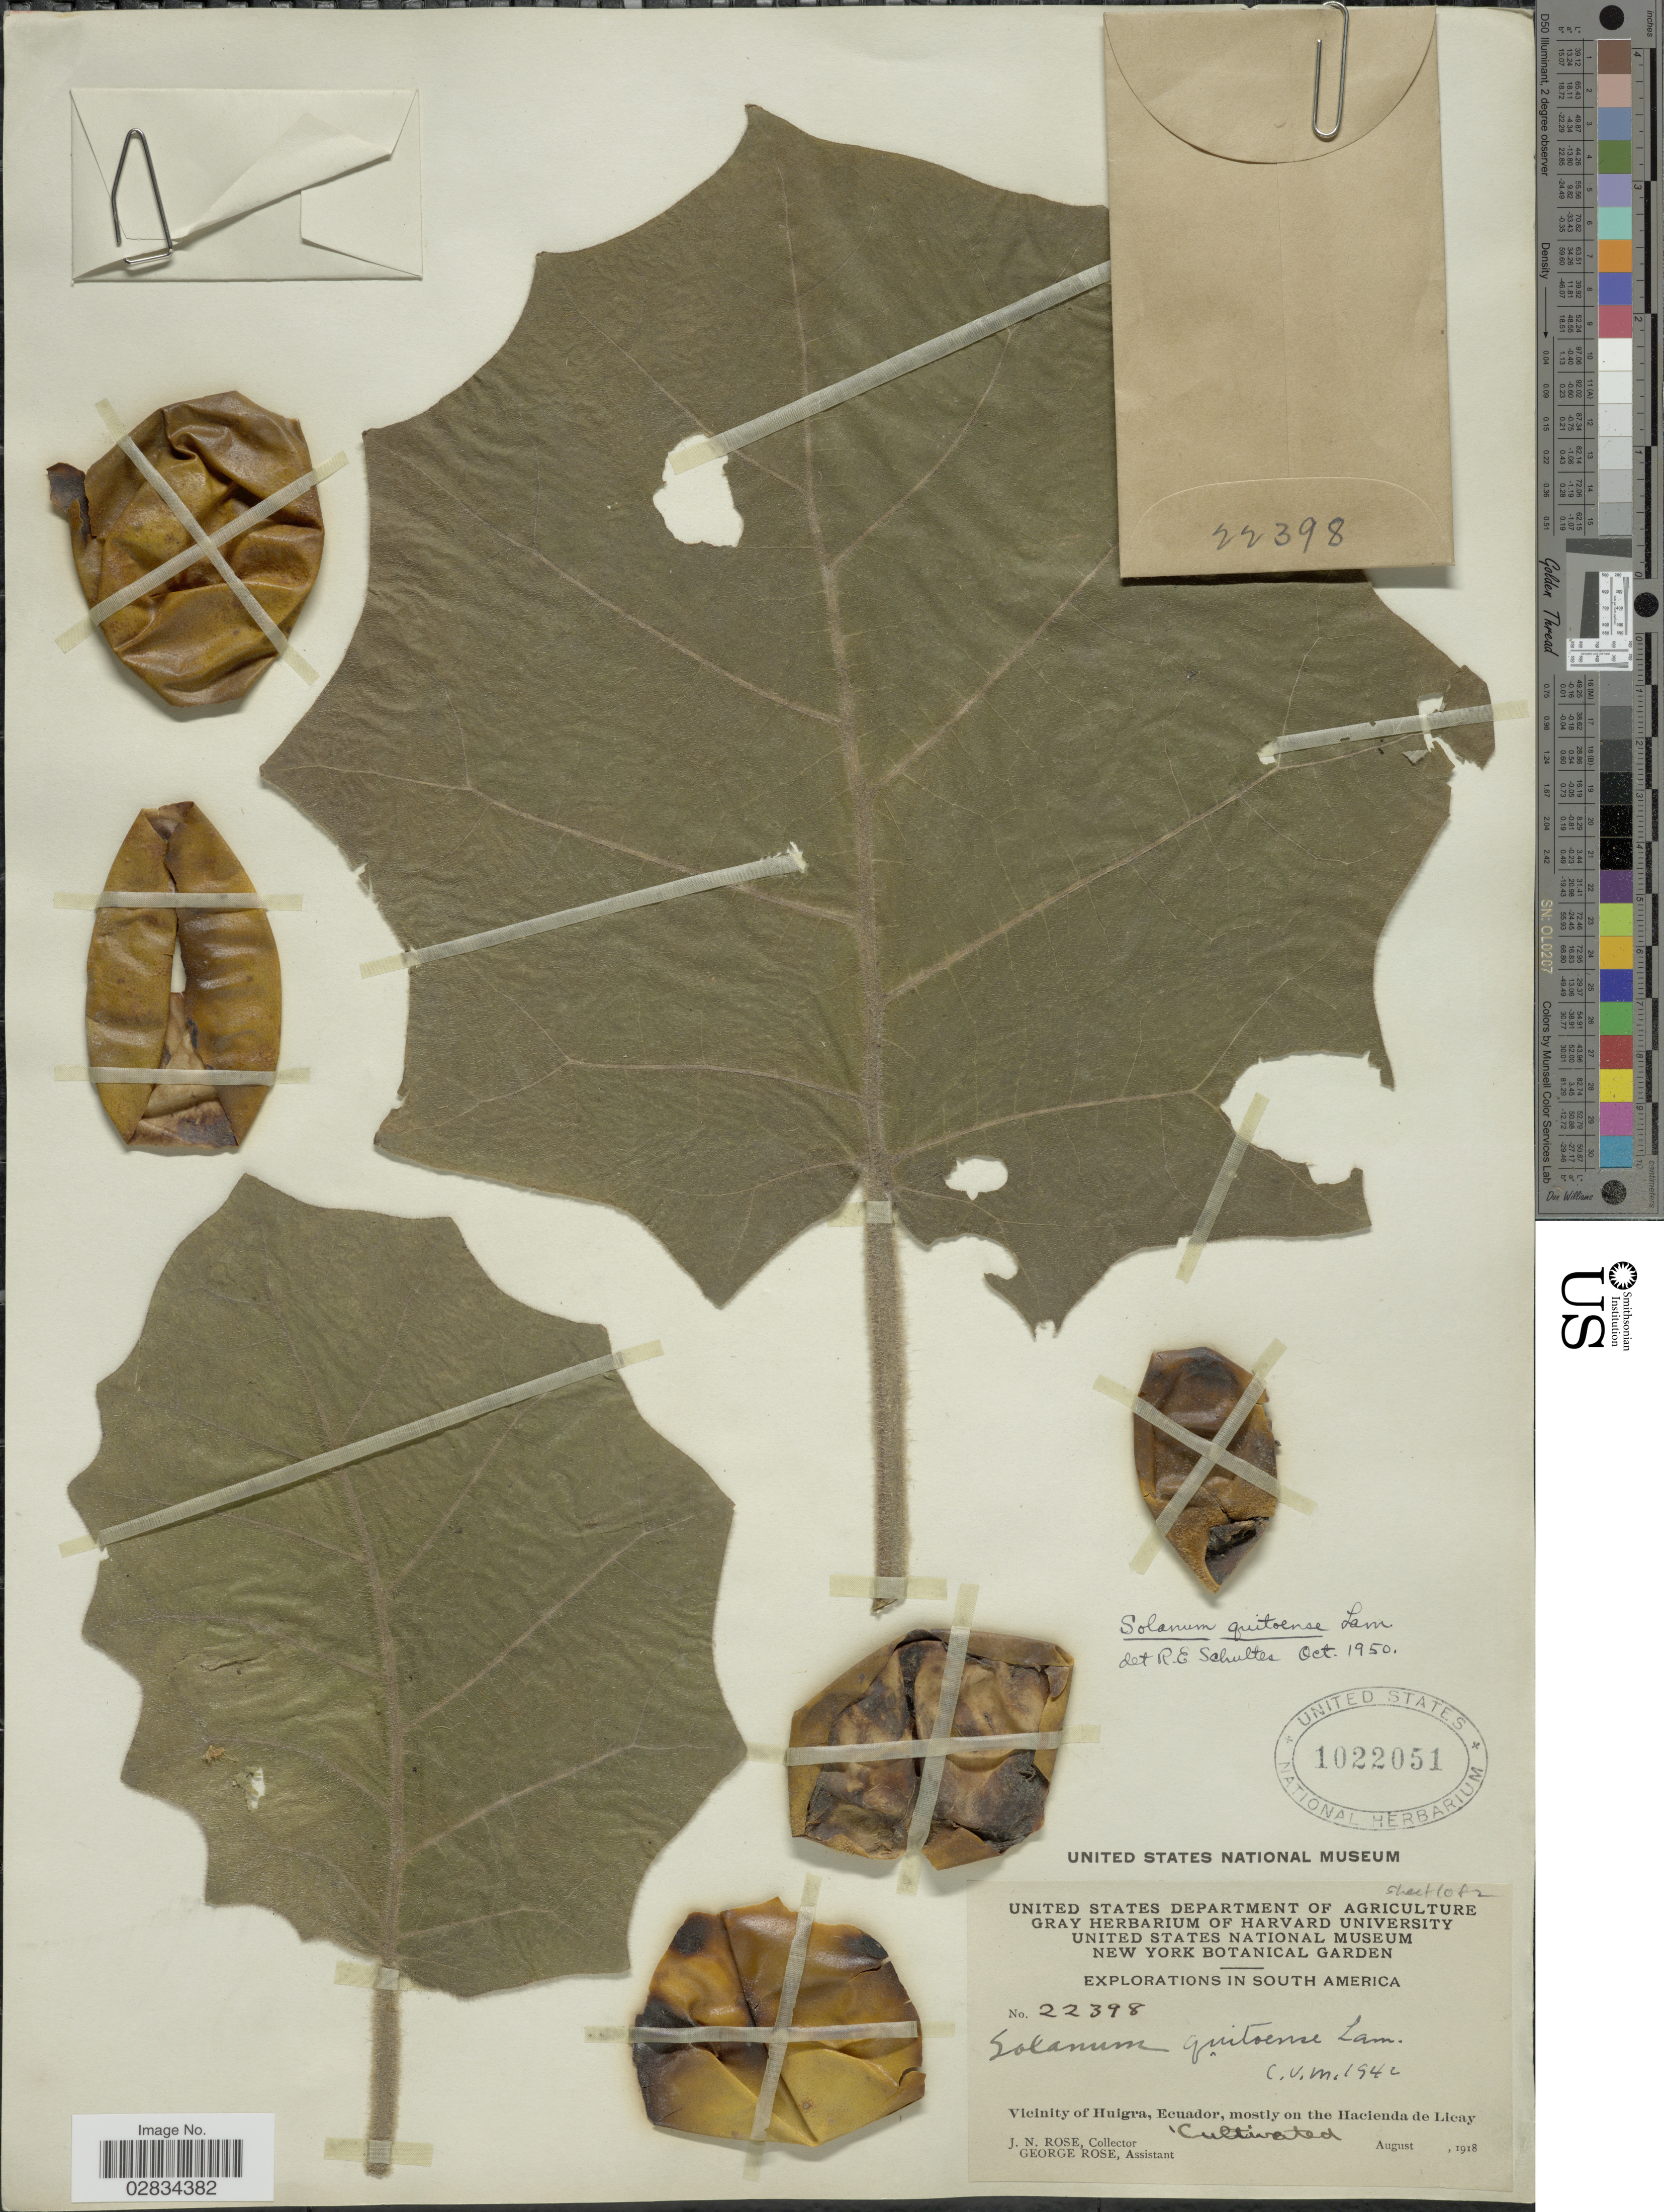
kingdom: Plantae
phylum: Tracheophyta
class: Magnoliopsida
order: Solanales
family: Solanaceae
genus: Solanum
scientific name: Solanum quitoense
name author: Lam.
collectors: J. N. Rose & G. Rose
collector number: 22398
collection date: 1918-08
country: Ecuador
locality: Vicinity of Huigra, mostly on the Hacienda de Licay.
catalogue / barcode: US 1022051